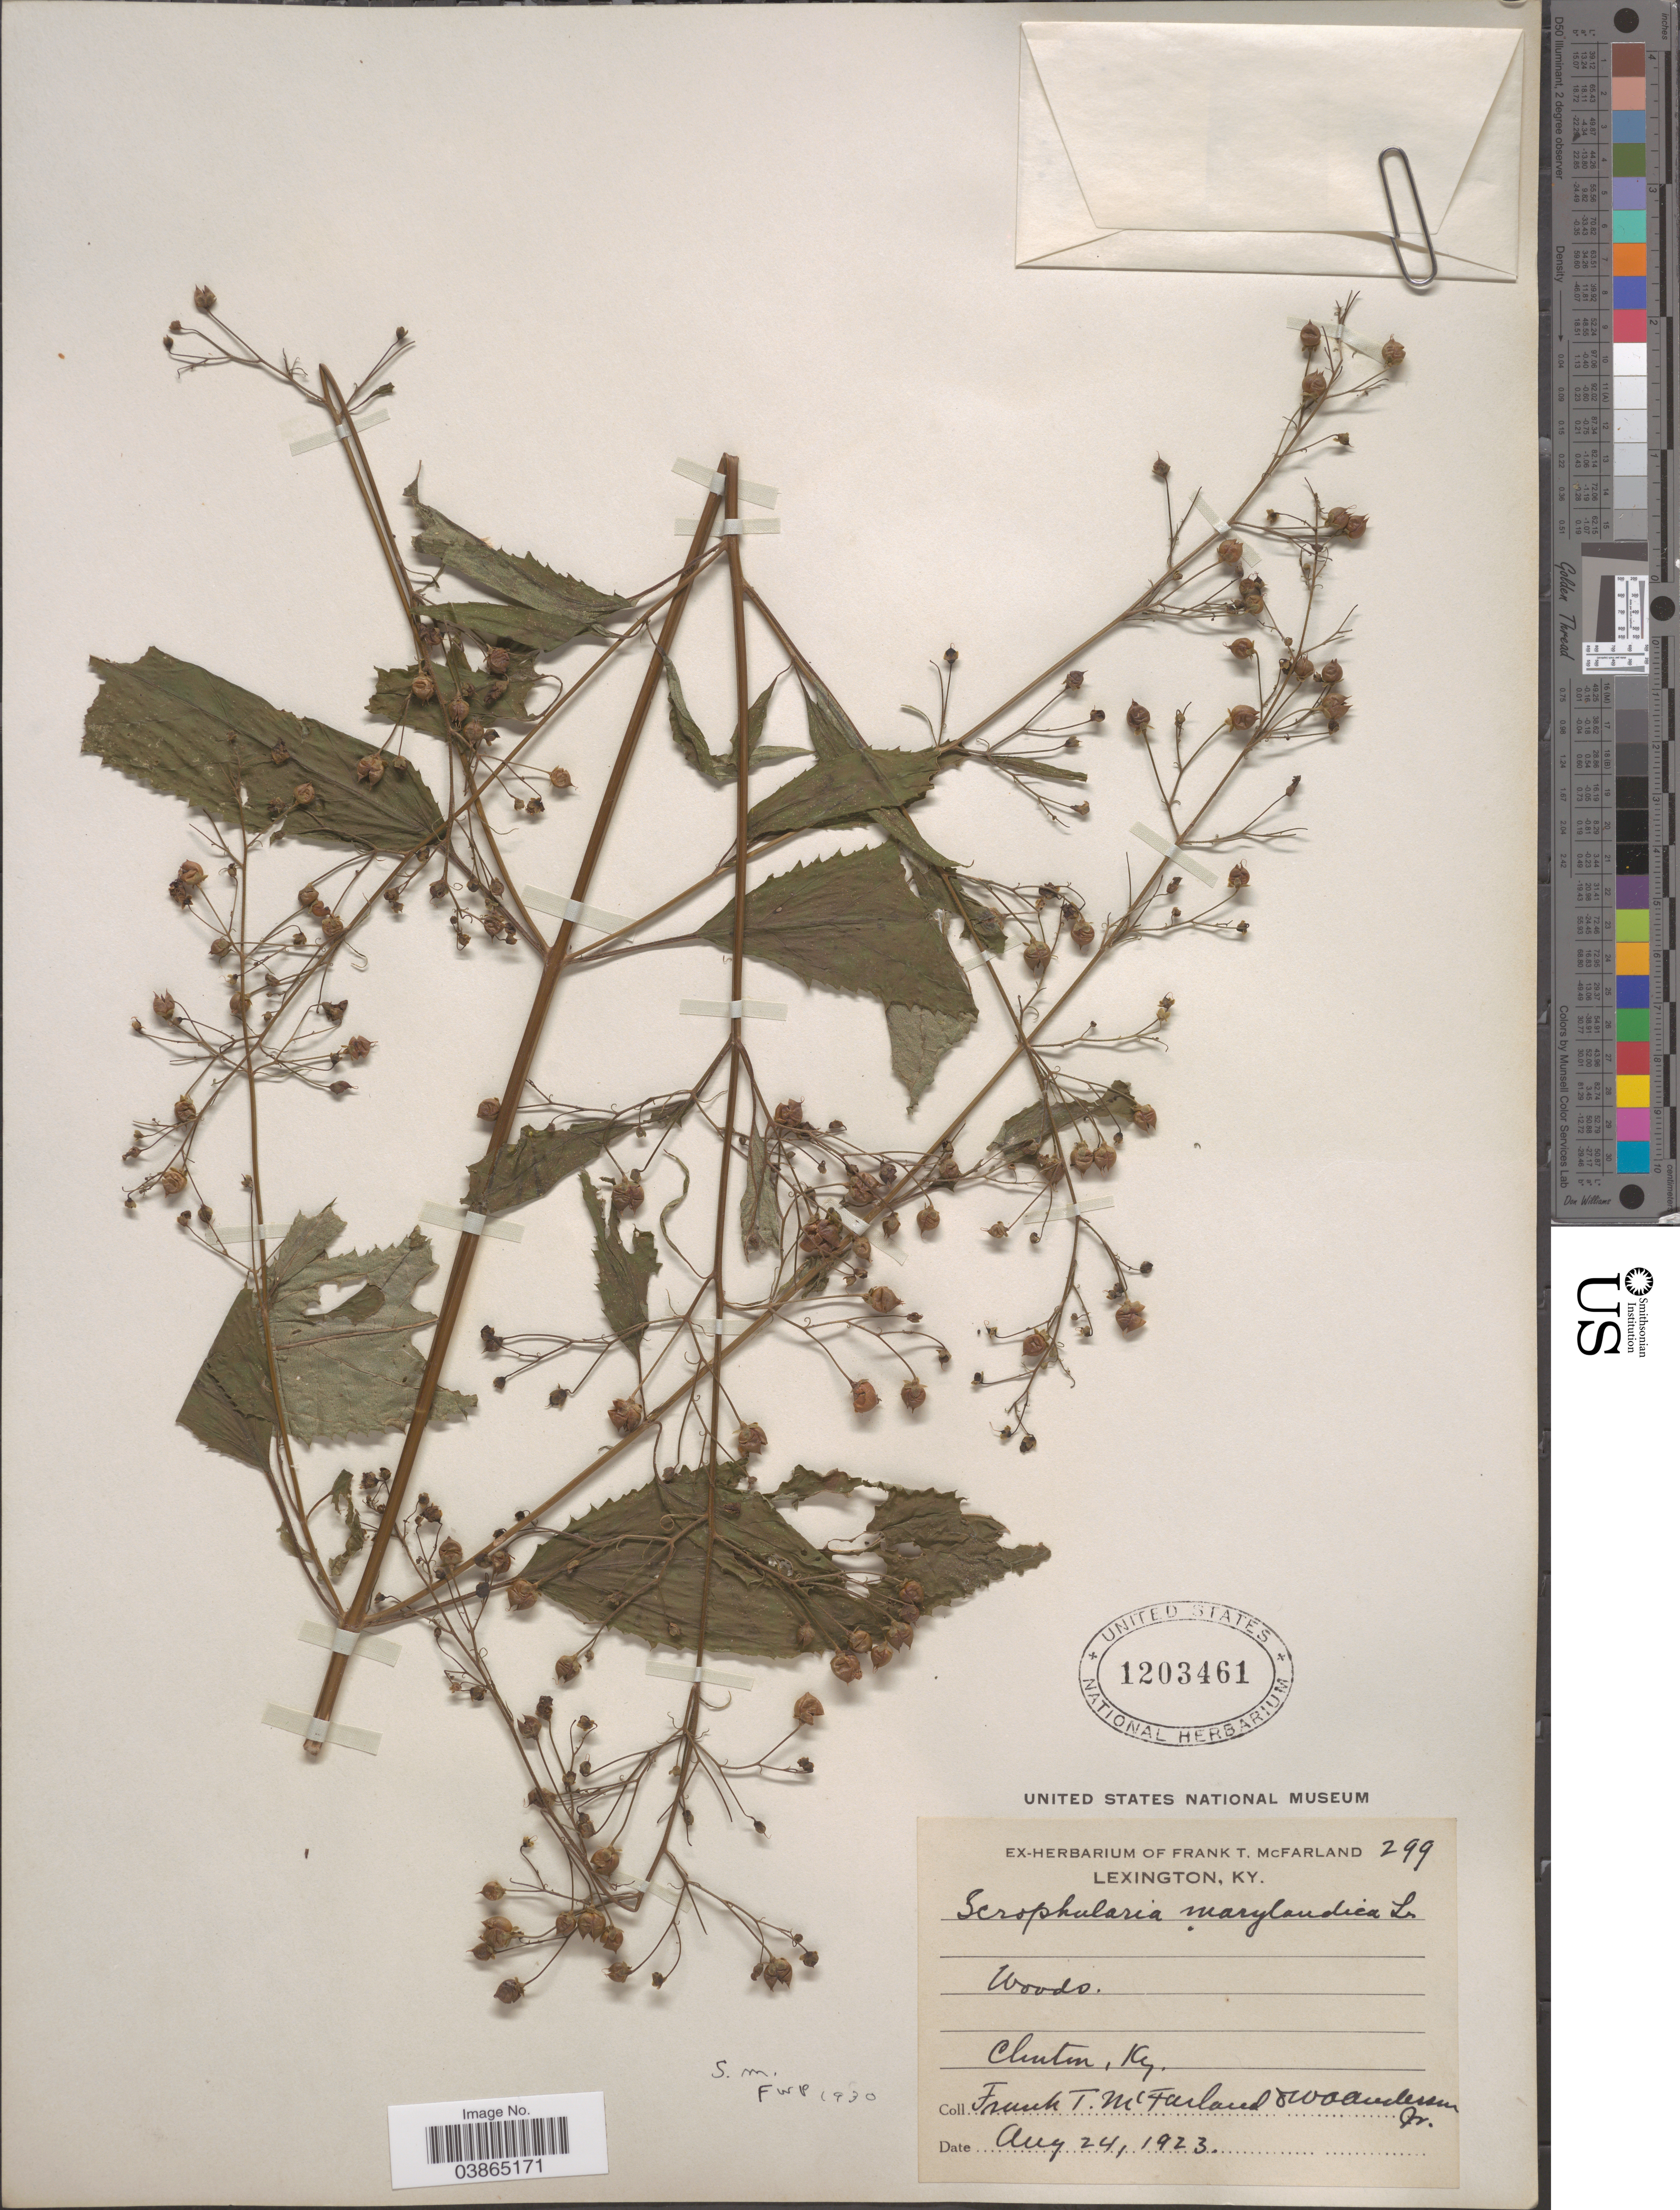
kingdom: Plantae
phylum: Tracheophyta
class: Magnoliopsida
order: Lamiales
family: Scrophulariaceae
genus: Scrophularia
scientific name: Scrophularia marilandica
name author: L.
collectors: F. McFarland & W. Anderson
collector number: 299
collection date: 1923-08-24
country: United States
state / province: Kentucky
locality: Clinton.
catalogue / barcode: US 1203461